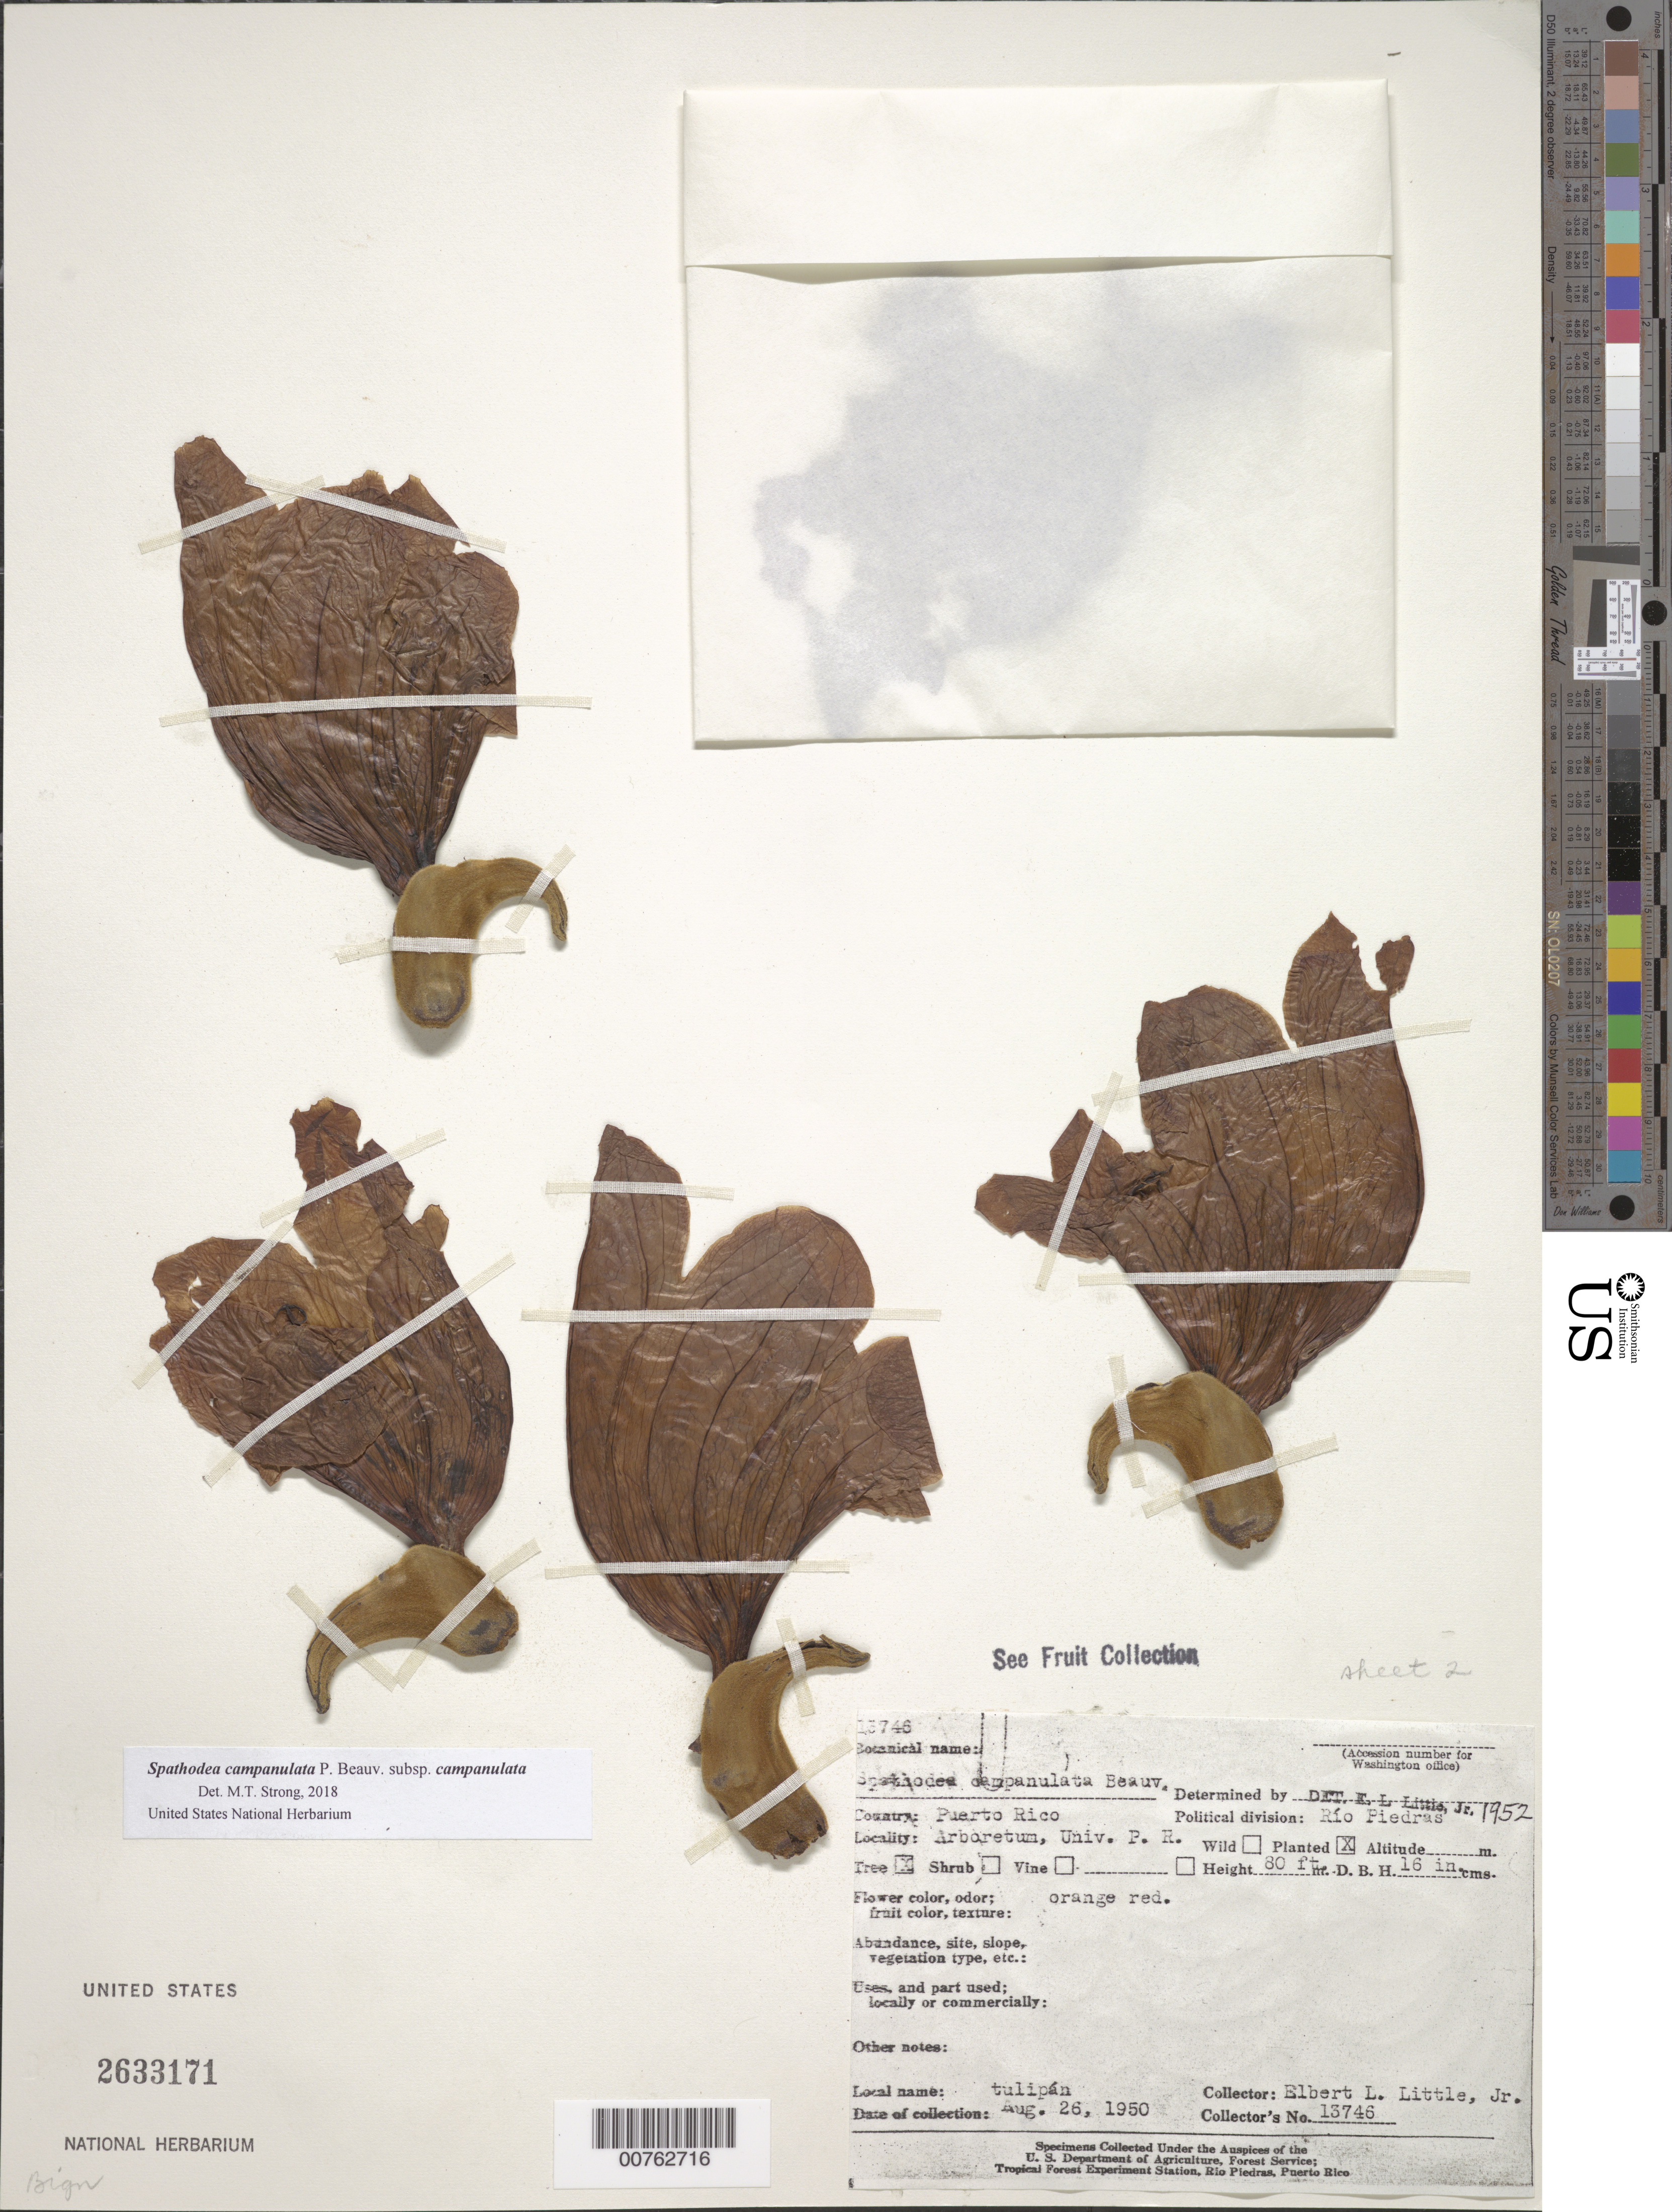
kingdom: Plantae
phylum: Tracheophyta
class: Magnoliopsida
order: Lamiales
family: Bignoniaceae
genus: Spathodea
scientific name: Spathodea campanulata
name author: P. Beauv.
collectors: E. L. Little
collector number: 13746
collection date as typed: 26 Aug 1950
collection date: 1950-08-26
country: Puerto Rico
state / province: San Juan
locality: Arboretum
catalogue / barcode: US 2633171